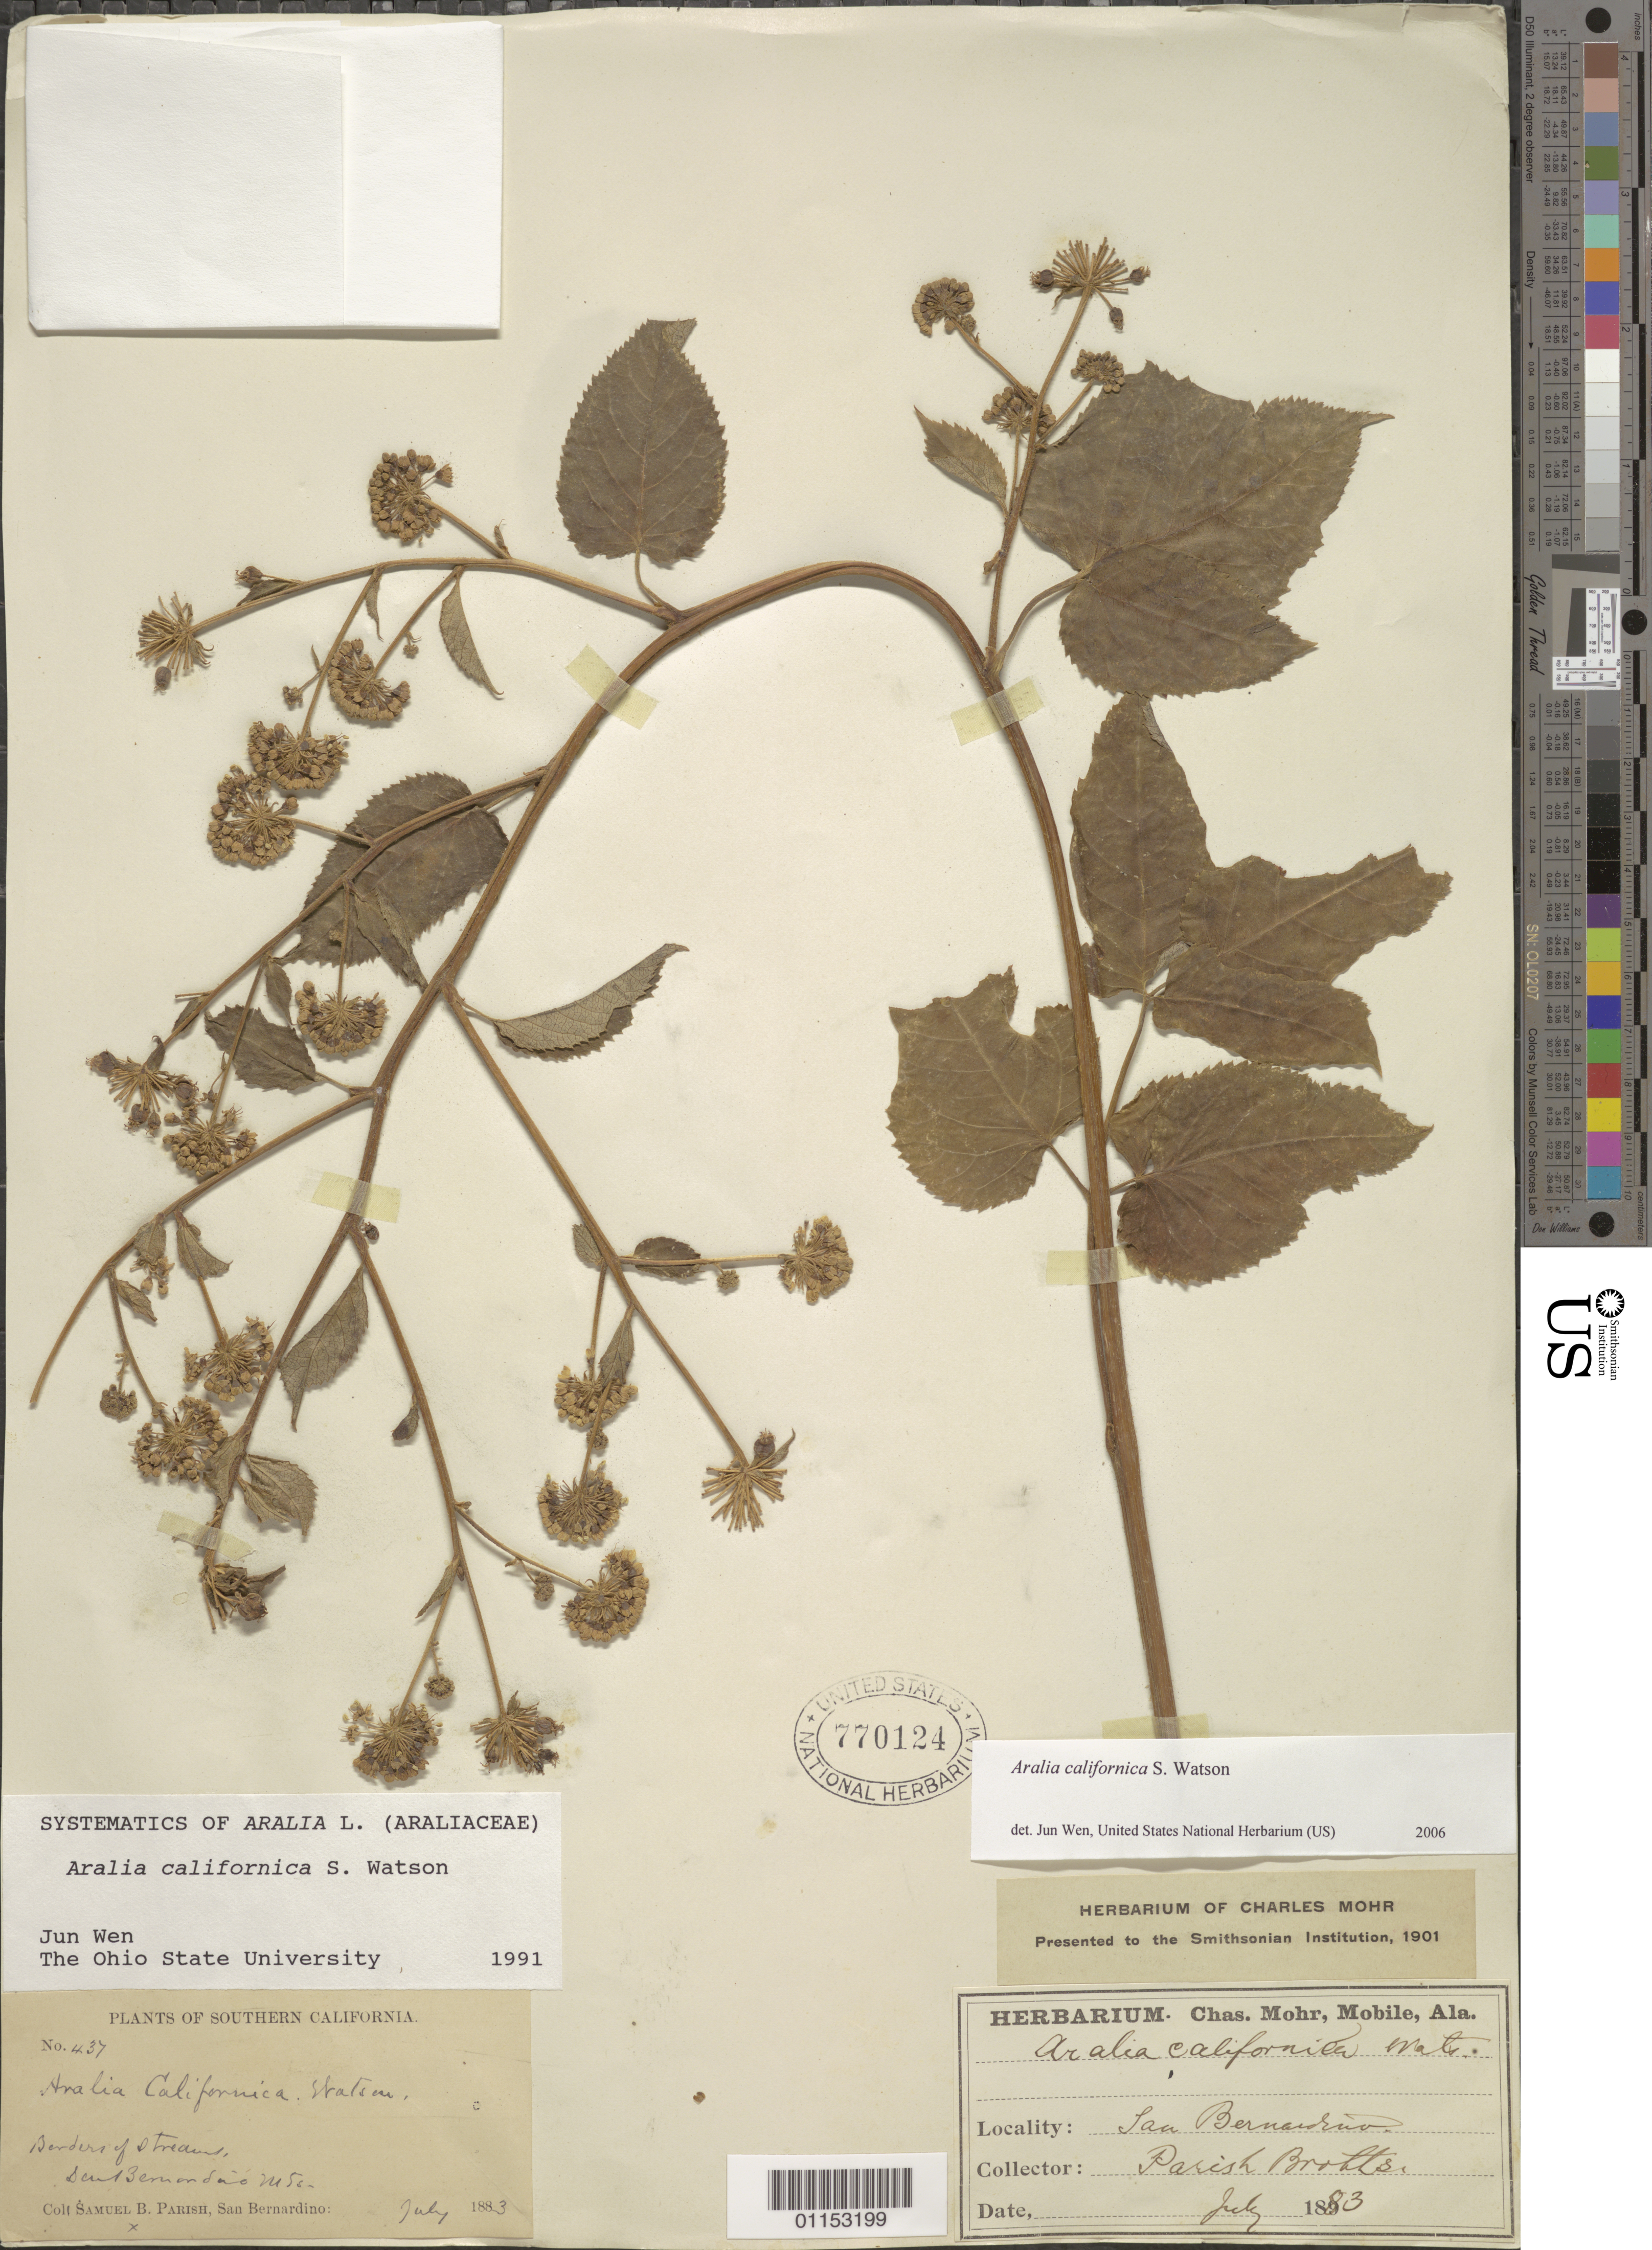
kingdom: Plantae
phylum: Tracheophyta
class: Magnoliopsida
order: Apiales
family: Araliaceae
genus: Aralia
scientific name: Aralia californica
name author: S. Watson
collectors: S. B. Parish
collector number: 437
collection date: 1883-07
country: United States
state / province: California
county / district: San Bernardino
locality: San Bernardino.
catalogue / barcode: US 770124